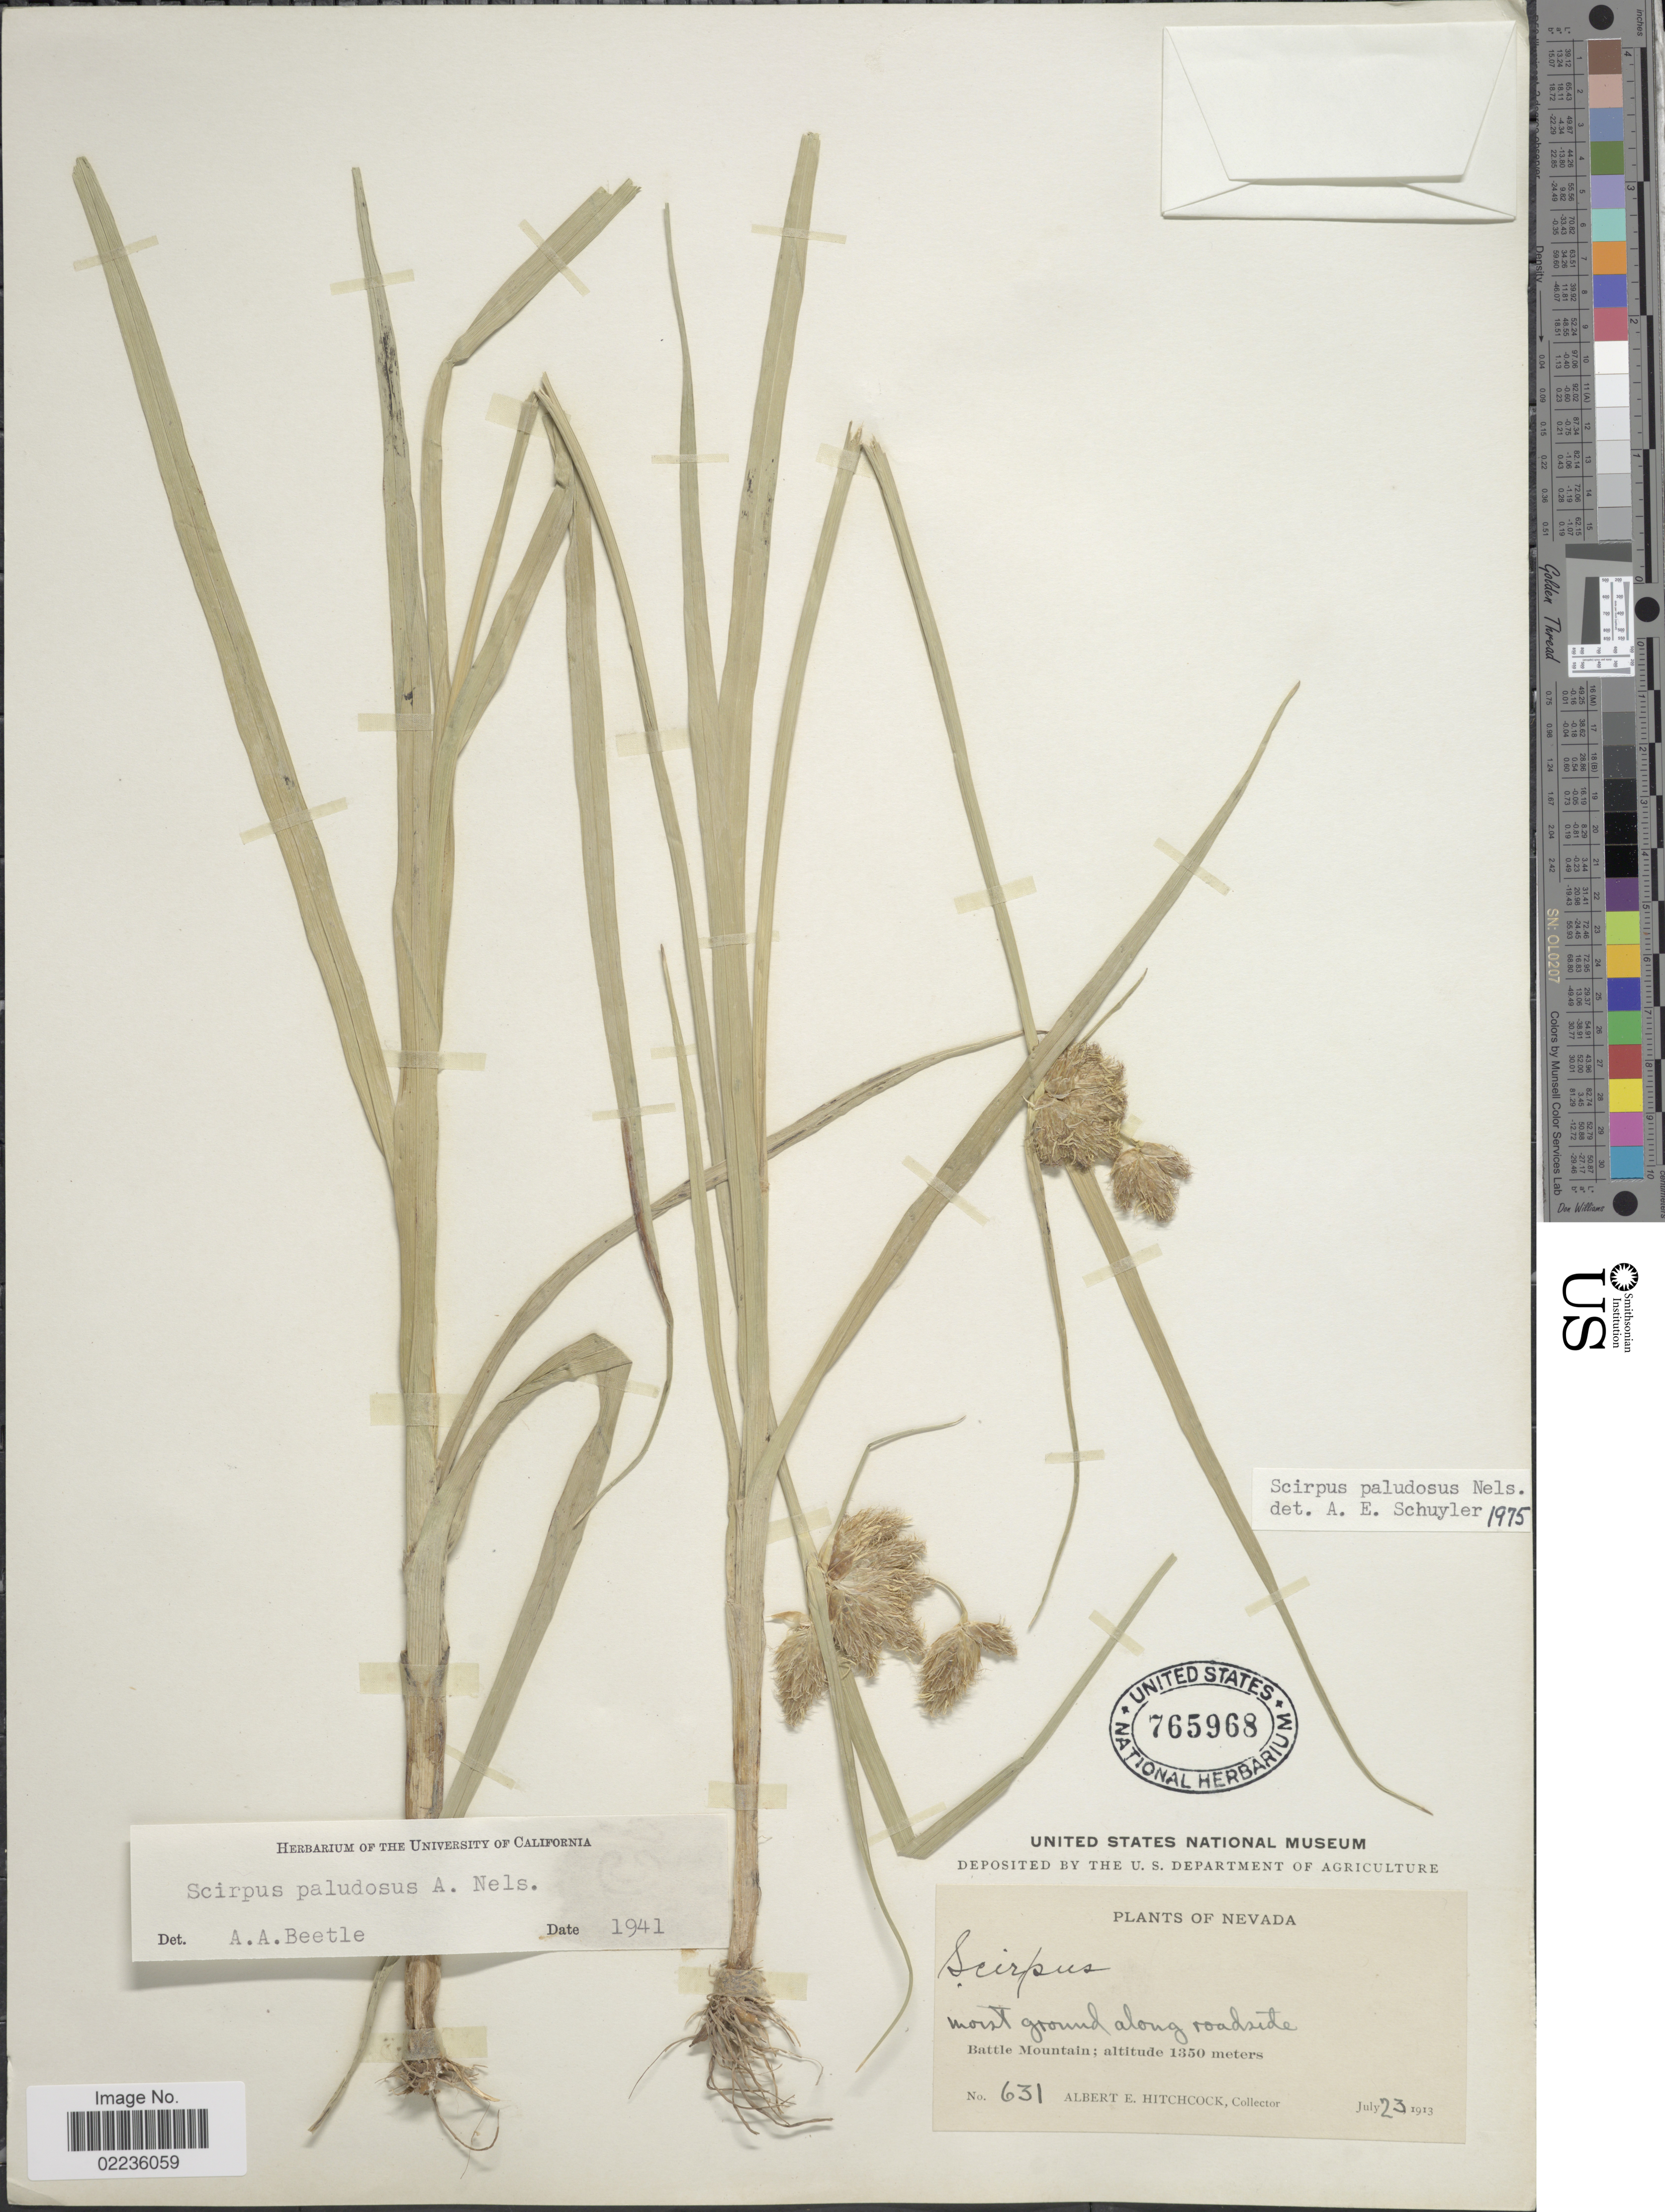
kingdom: Plantae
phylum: Tracheophyta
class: Liliopsida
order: Poales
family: Cyperaceae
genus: Bolboschoenus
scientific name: Bolboschoenus maritimus subsp. paludosus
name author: (A. Nelson) T. Koyama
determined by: Strong, M. T., (US), Smithsonian Institution - National Museum of Natural History (UNITED STATES)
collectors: A. Hitchcock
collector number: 631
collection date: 1913-07-23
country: United States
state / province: Nevada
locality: Moist ground along roadside. Battle Mountain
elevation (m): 1350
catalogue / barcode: US 765968